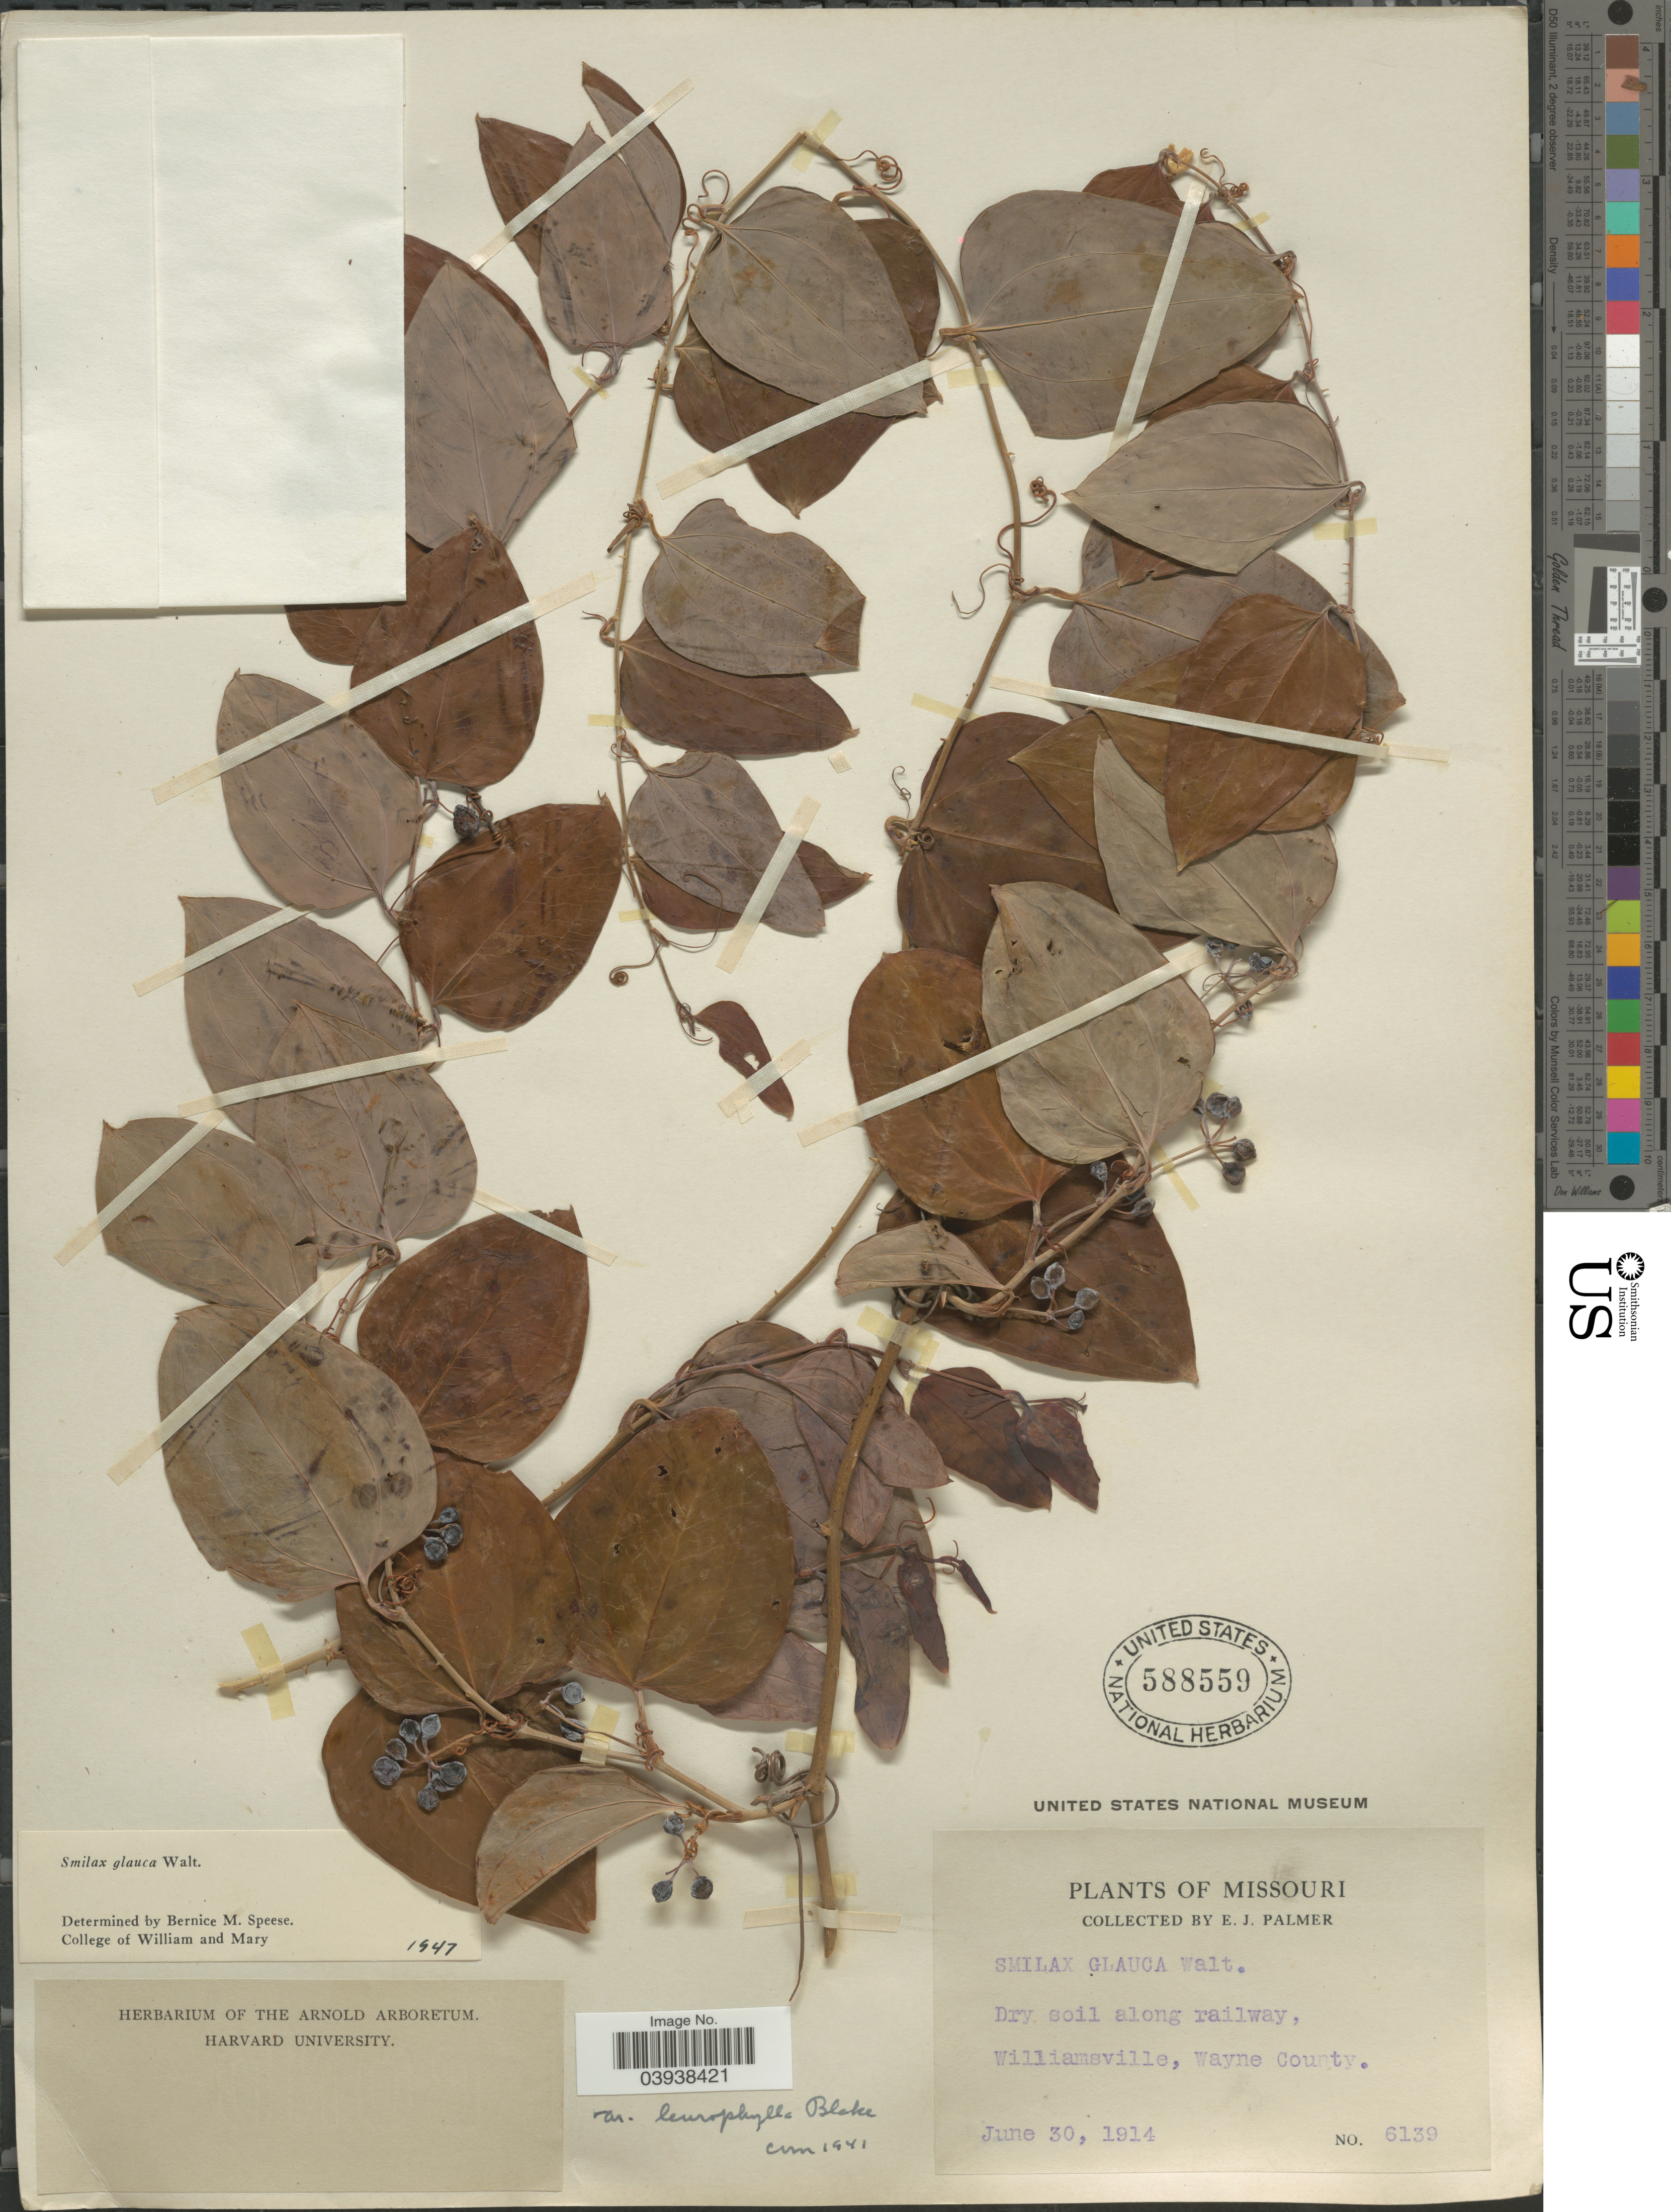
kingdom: Plantae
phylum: Tracheophyta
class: Liliopsida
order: Liliales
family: Smilacaceae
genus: Smilax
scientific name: Smilax glauca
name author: Walter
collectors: E. J. Palmer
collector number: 6139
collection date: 1914-06-30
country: United States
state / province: Missouri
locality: Williamsville, Wayne County.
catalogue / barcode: US 588559